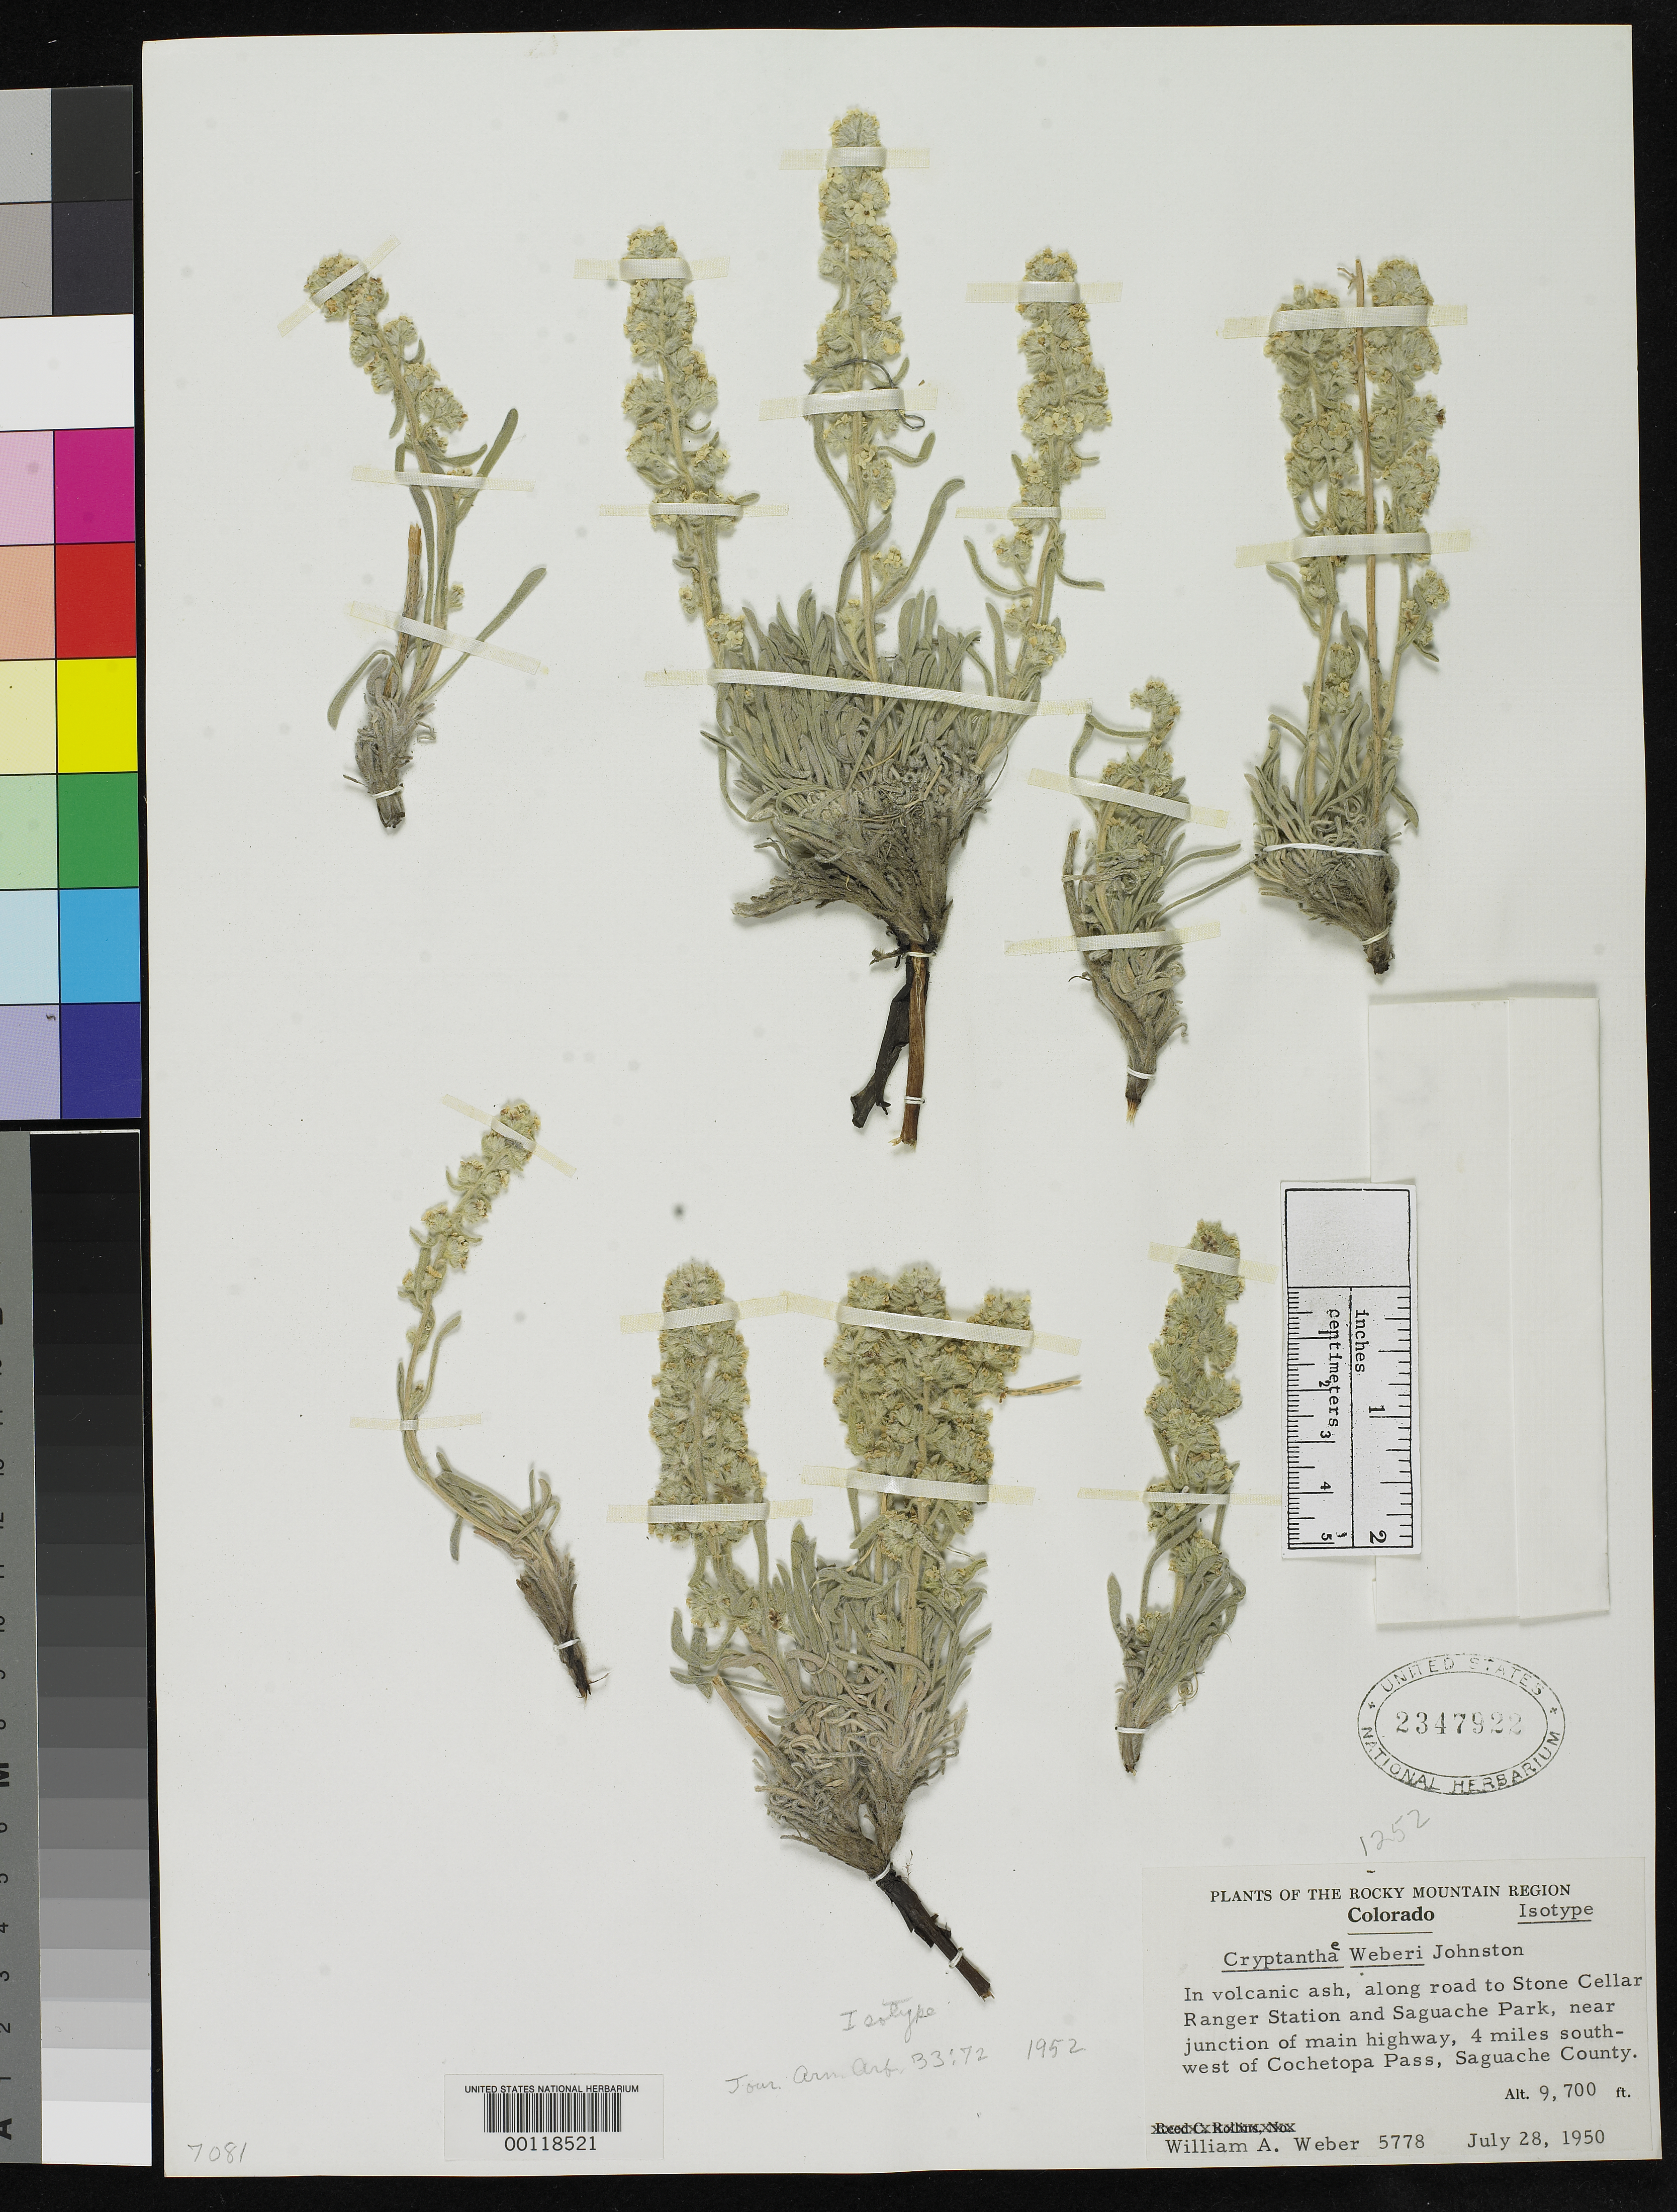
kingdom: Plantae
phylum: Tracheophyta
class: Magnoliopsida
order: Boraginales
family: Boraginaceae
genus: Cryptantha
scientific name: Cryptantha weberi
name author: I.M. Johnst.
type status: Isotype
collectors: W. A. Weber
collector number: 5778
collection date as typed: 28 Jul 1950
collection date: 1950-07-28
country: United States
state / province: Colorado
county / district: Saguache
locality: Road to Stone Cellar Ranger Station; 4 miles southwest of Cochetopa Pass; alt. 9700 ft.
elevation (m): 2957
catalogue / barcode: US 2347922